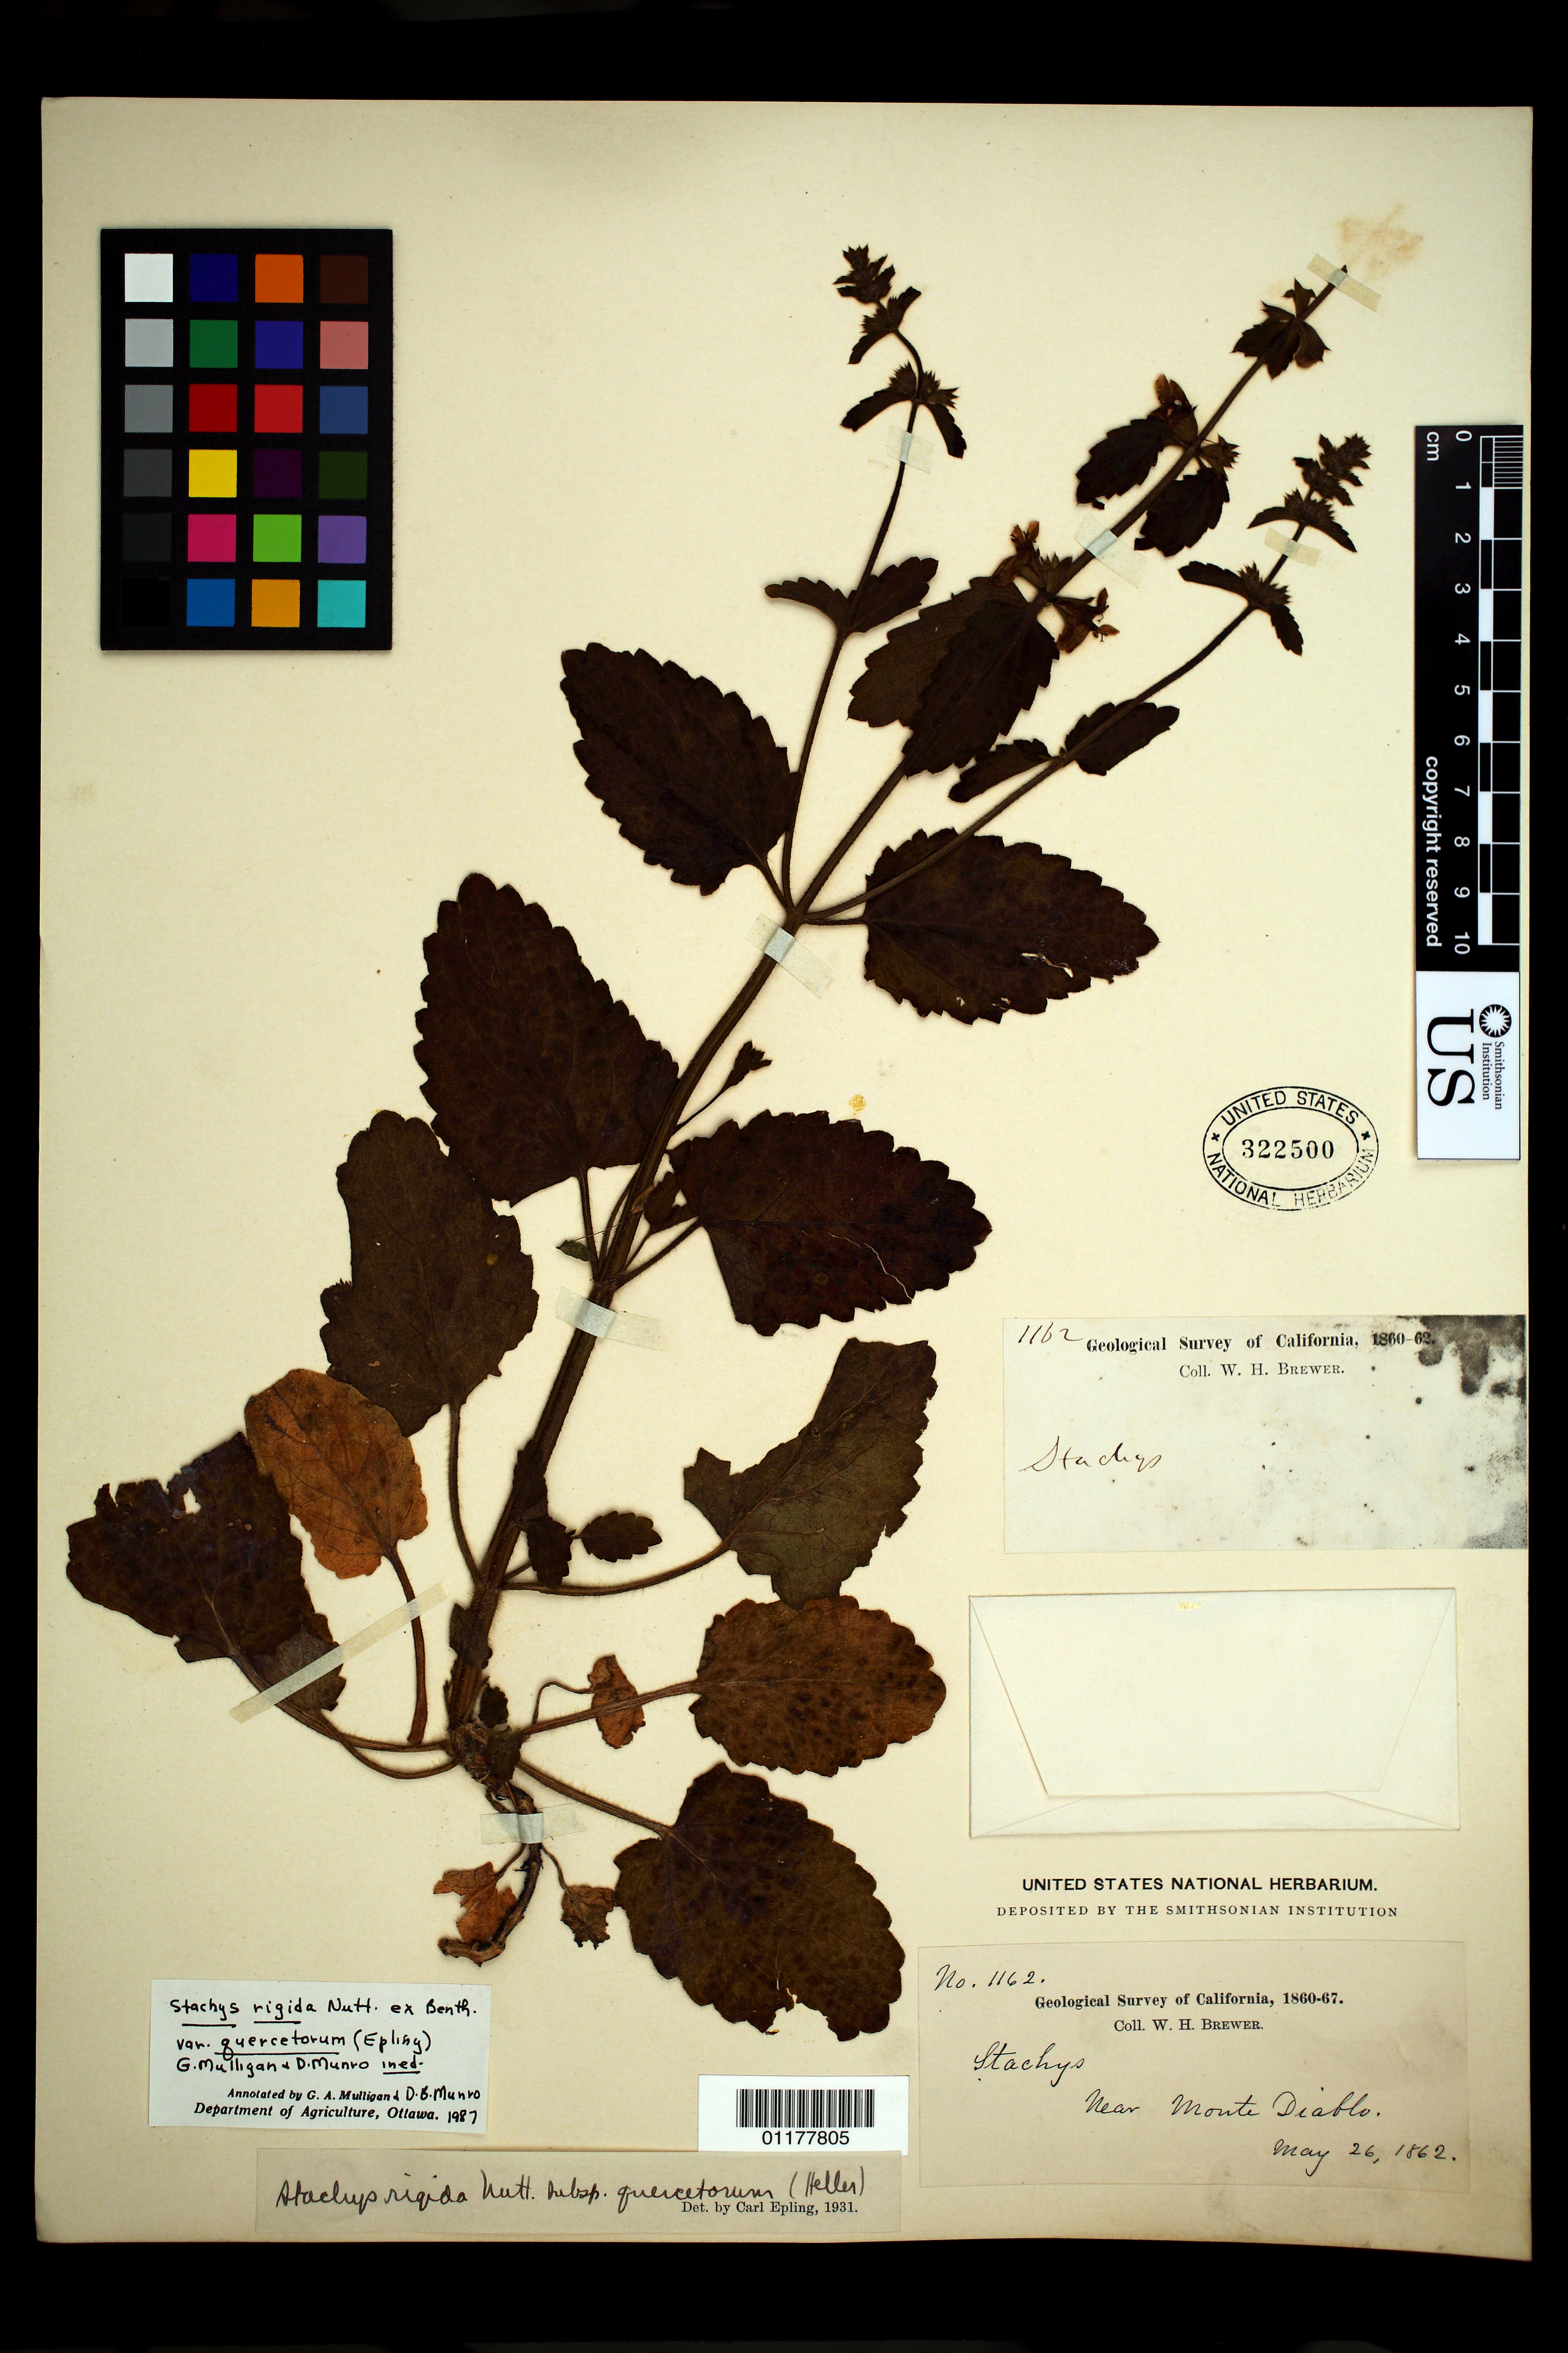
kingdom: Plantae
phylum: Tracheophyta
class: Magnoliopsida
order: Lamiales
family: Lamiaceae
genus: Stachys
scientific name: Stachys rigida var. quercetorum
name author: (A. Heller) G.A. Mulligan & D.B. Munro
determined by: Mulligan, G. A.; Munro, D. B.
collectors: W. H. Brewer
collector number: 1162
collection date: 1862-05-26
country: United States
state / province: California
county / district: Contra Costa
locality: near Monte Diablo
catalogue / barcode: US 322500